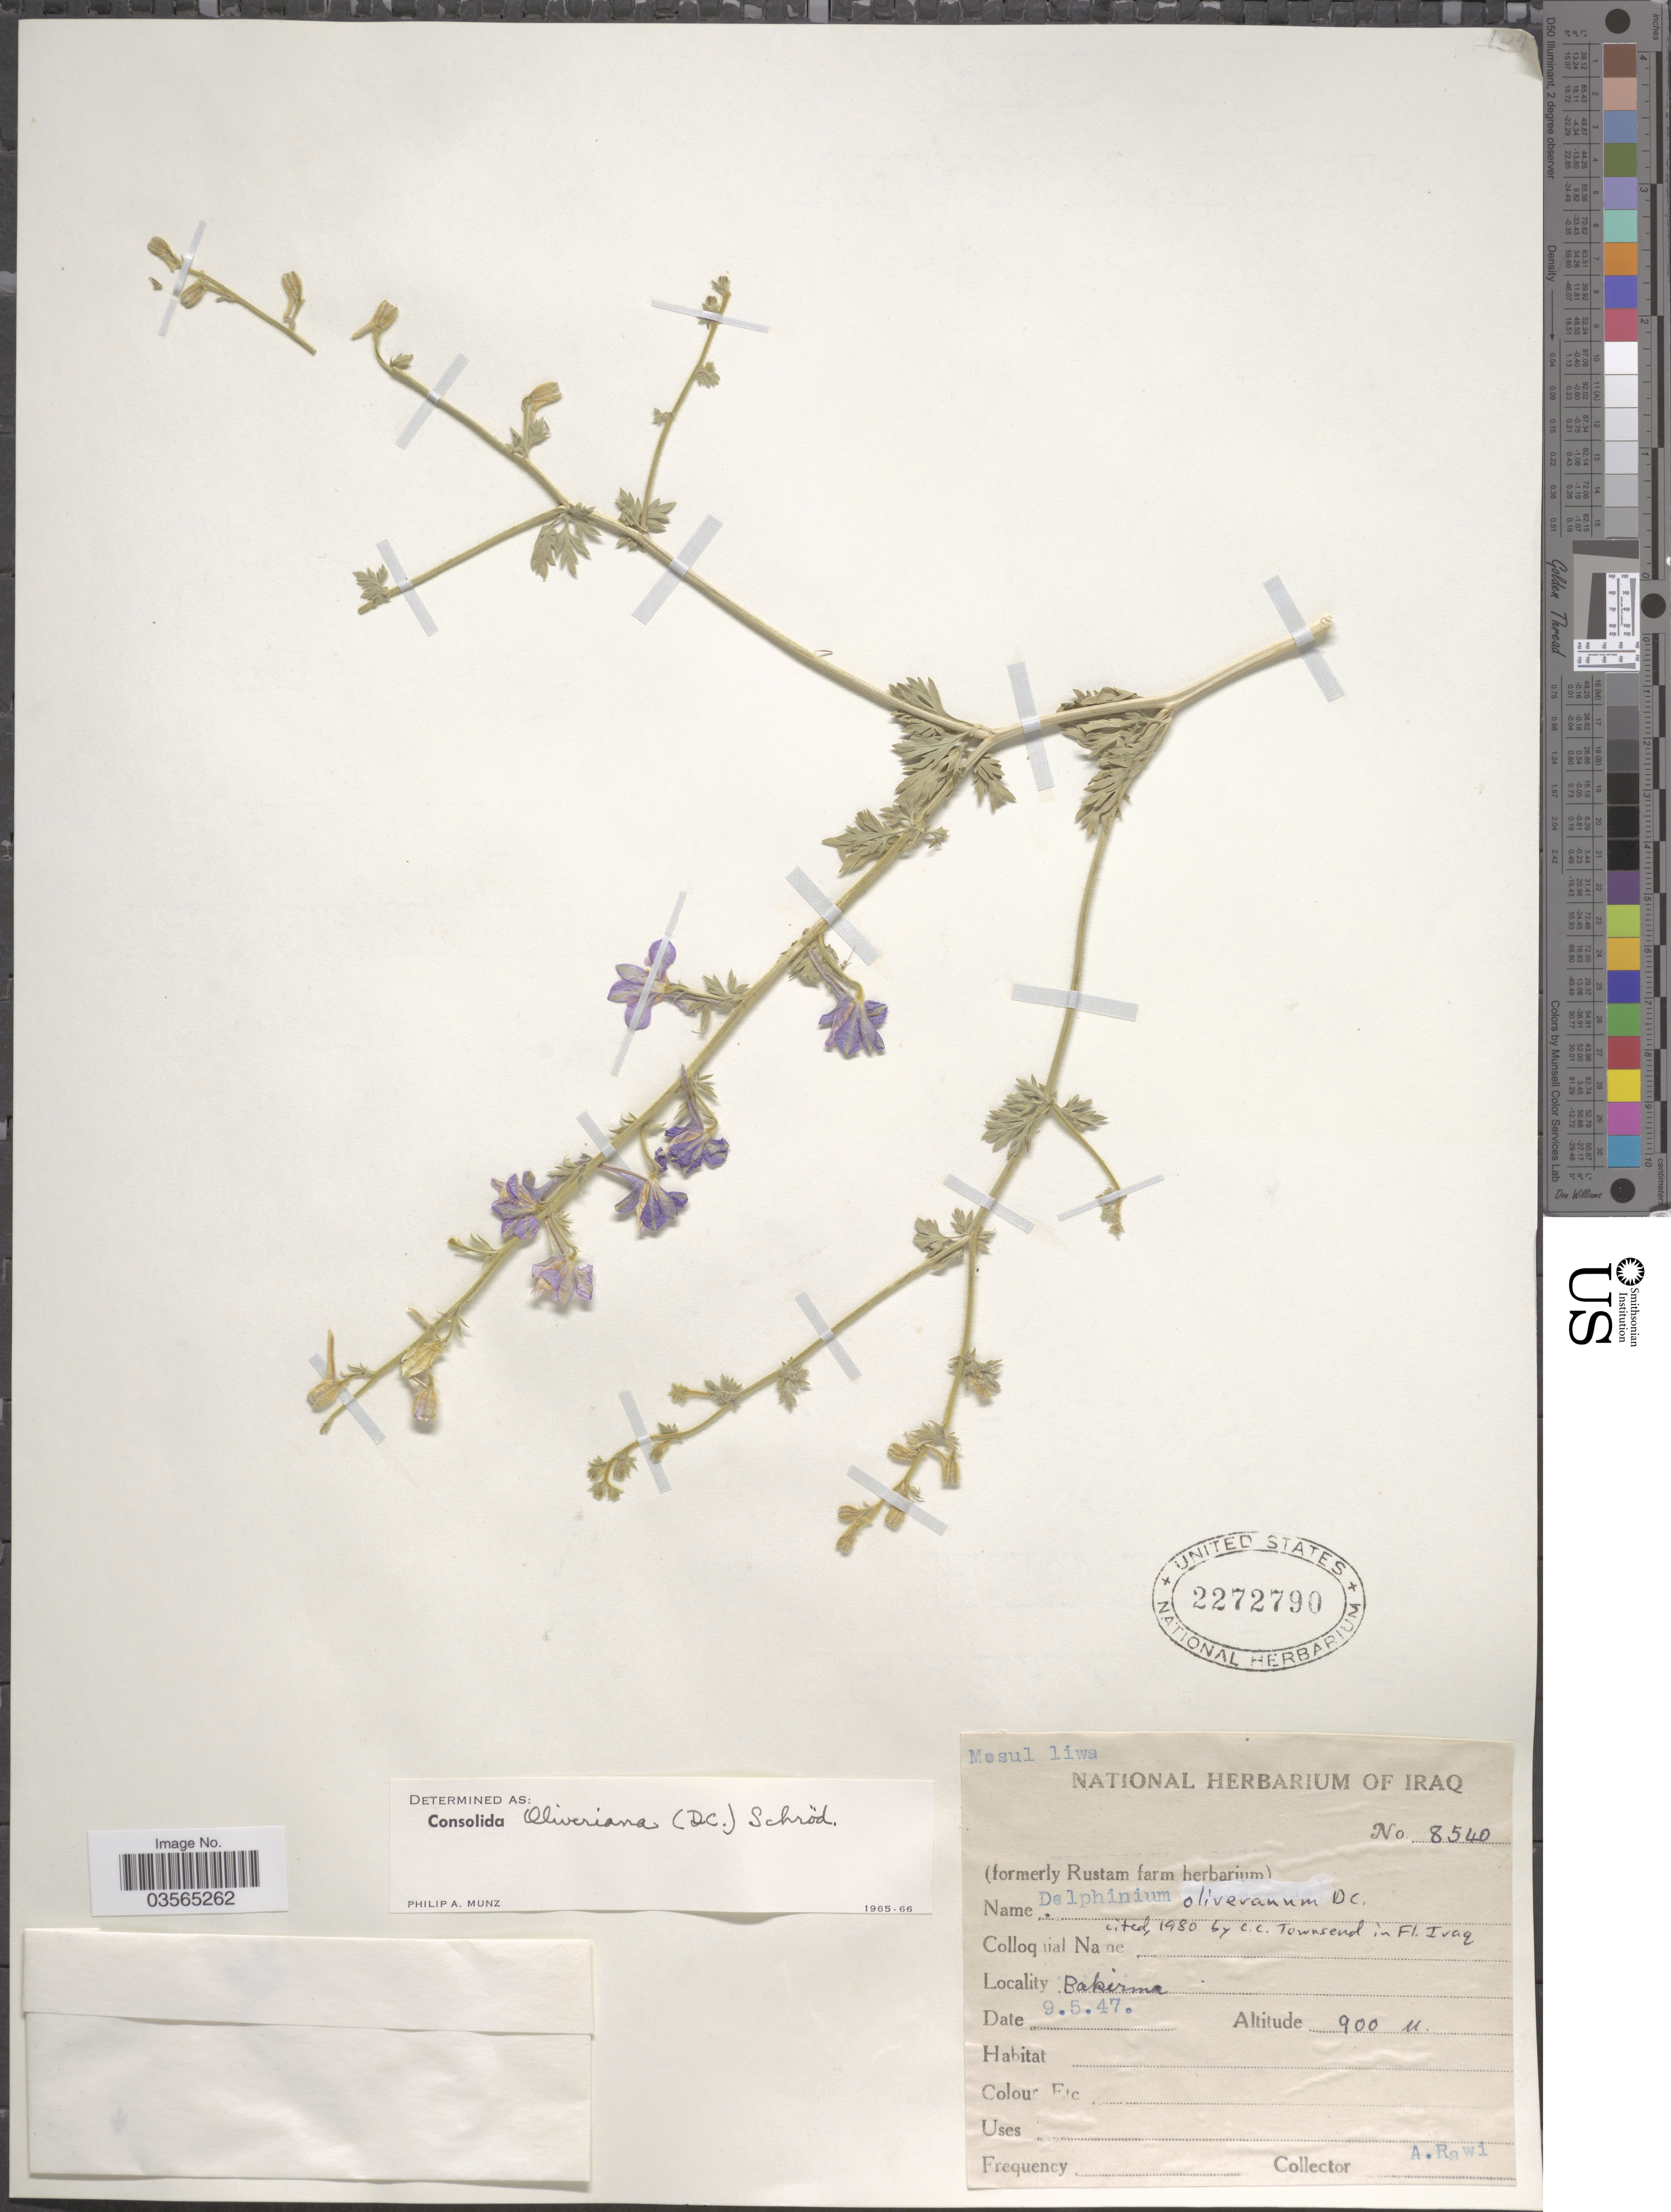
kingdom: Plantae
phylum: Tracheophyta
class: Magnoliopsida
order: Ranunculales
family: Ranunculaceae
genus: Delphinium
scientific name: Delphinium oliverianum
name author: DC.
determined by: Strong, Mark T., (BOT), Smithsonian Institution - National Museum of Natural History (UNITED STATES)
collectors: A. Rawi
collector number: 8540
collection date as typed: Transcribed d/m/y: 9/5/47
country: Iraq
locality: Mesul liwa. Bakirma.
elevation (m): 900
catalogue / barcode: US 2272790